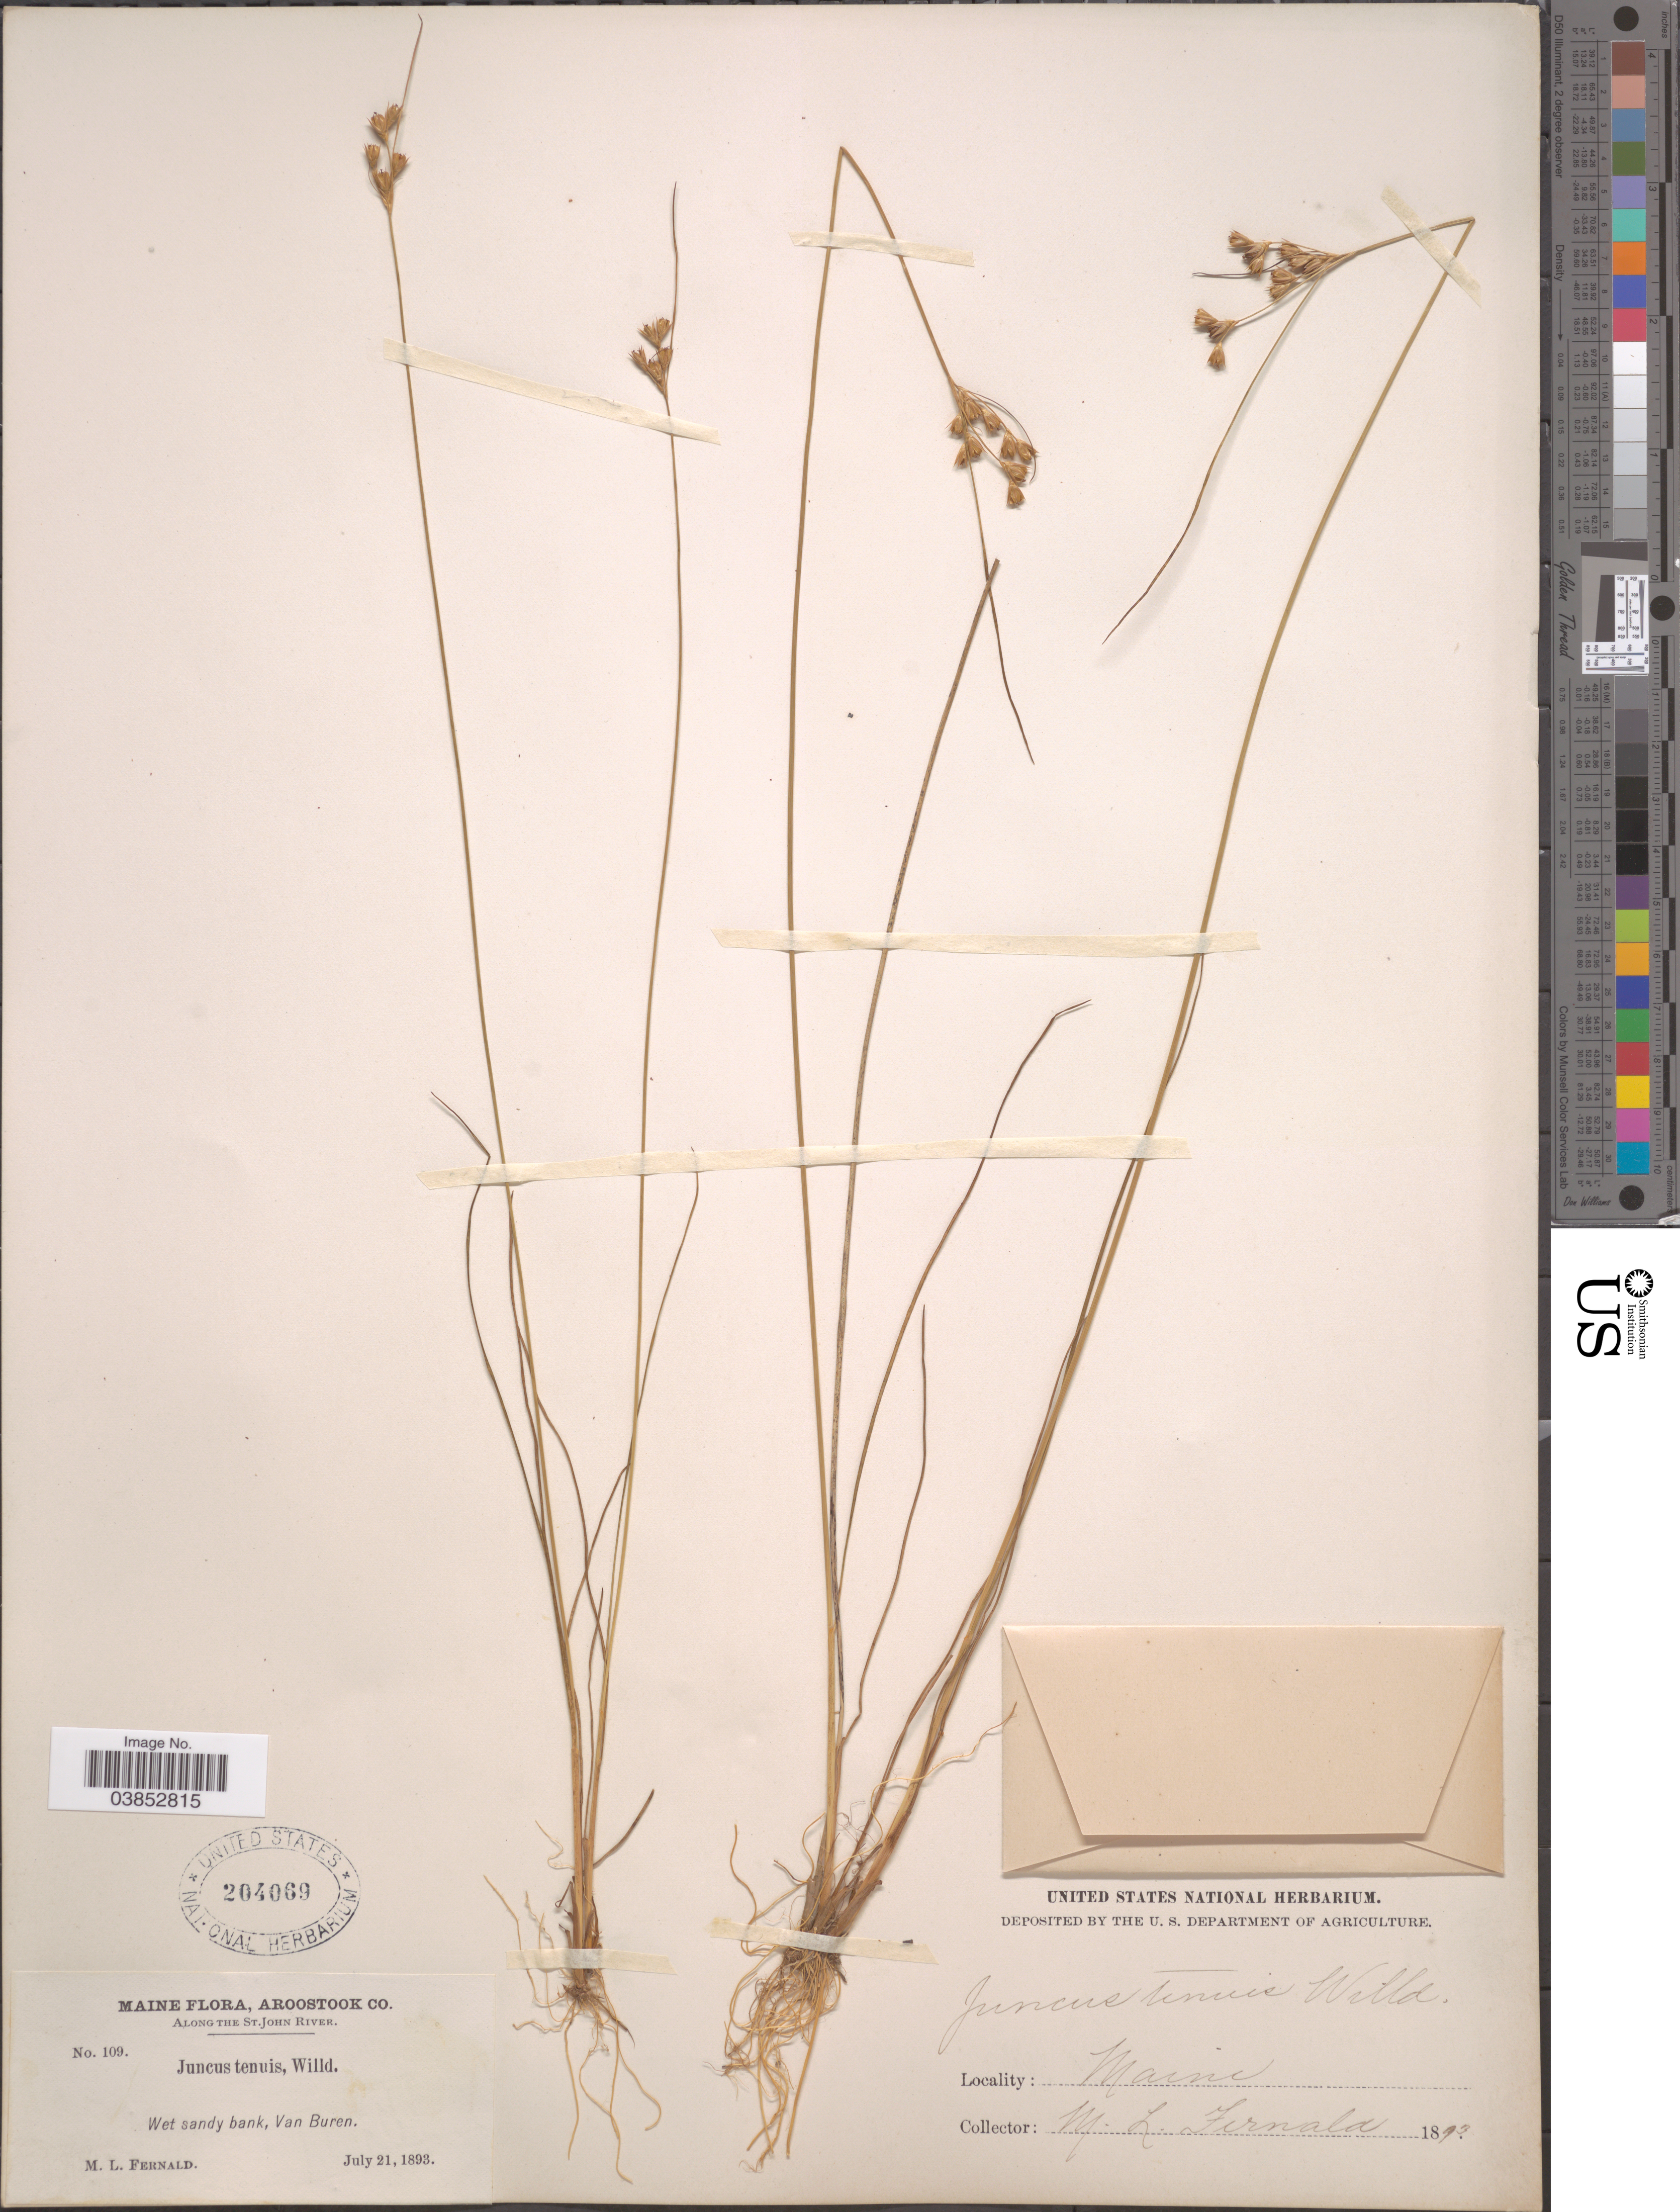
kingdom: Plantae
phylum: Tracheophyta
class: Liliopsida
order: Poales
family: Juncaceae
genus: Juncus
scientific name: Juncus dudleyi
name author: Wiegand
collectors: M. L. Fernald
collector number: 109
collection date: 1893-07-21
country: United States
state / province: Maine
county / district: Aroostook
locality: Along the St. John River. Wet sandy bank, Van Buren.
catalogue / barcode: US 204069